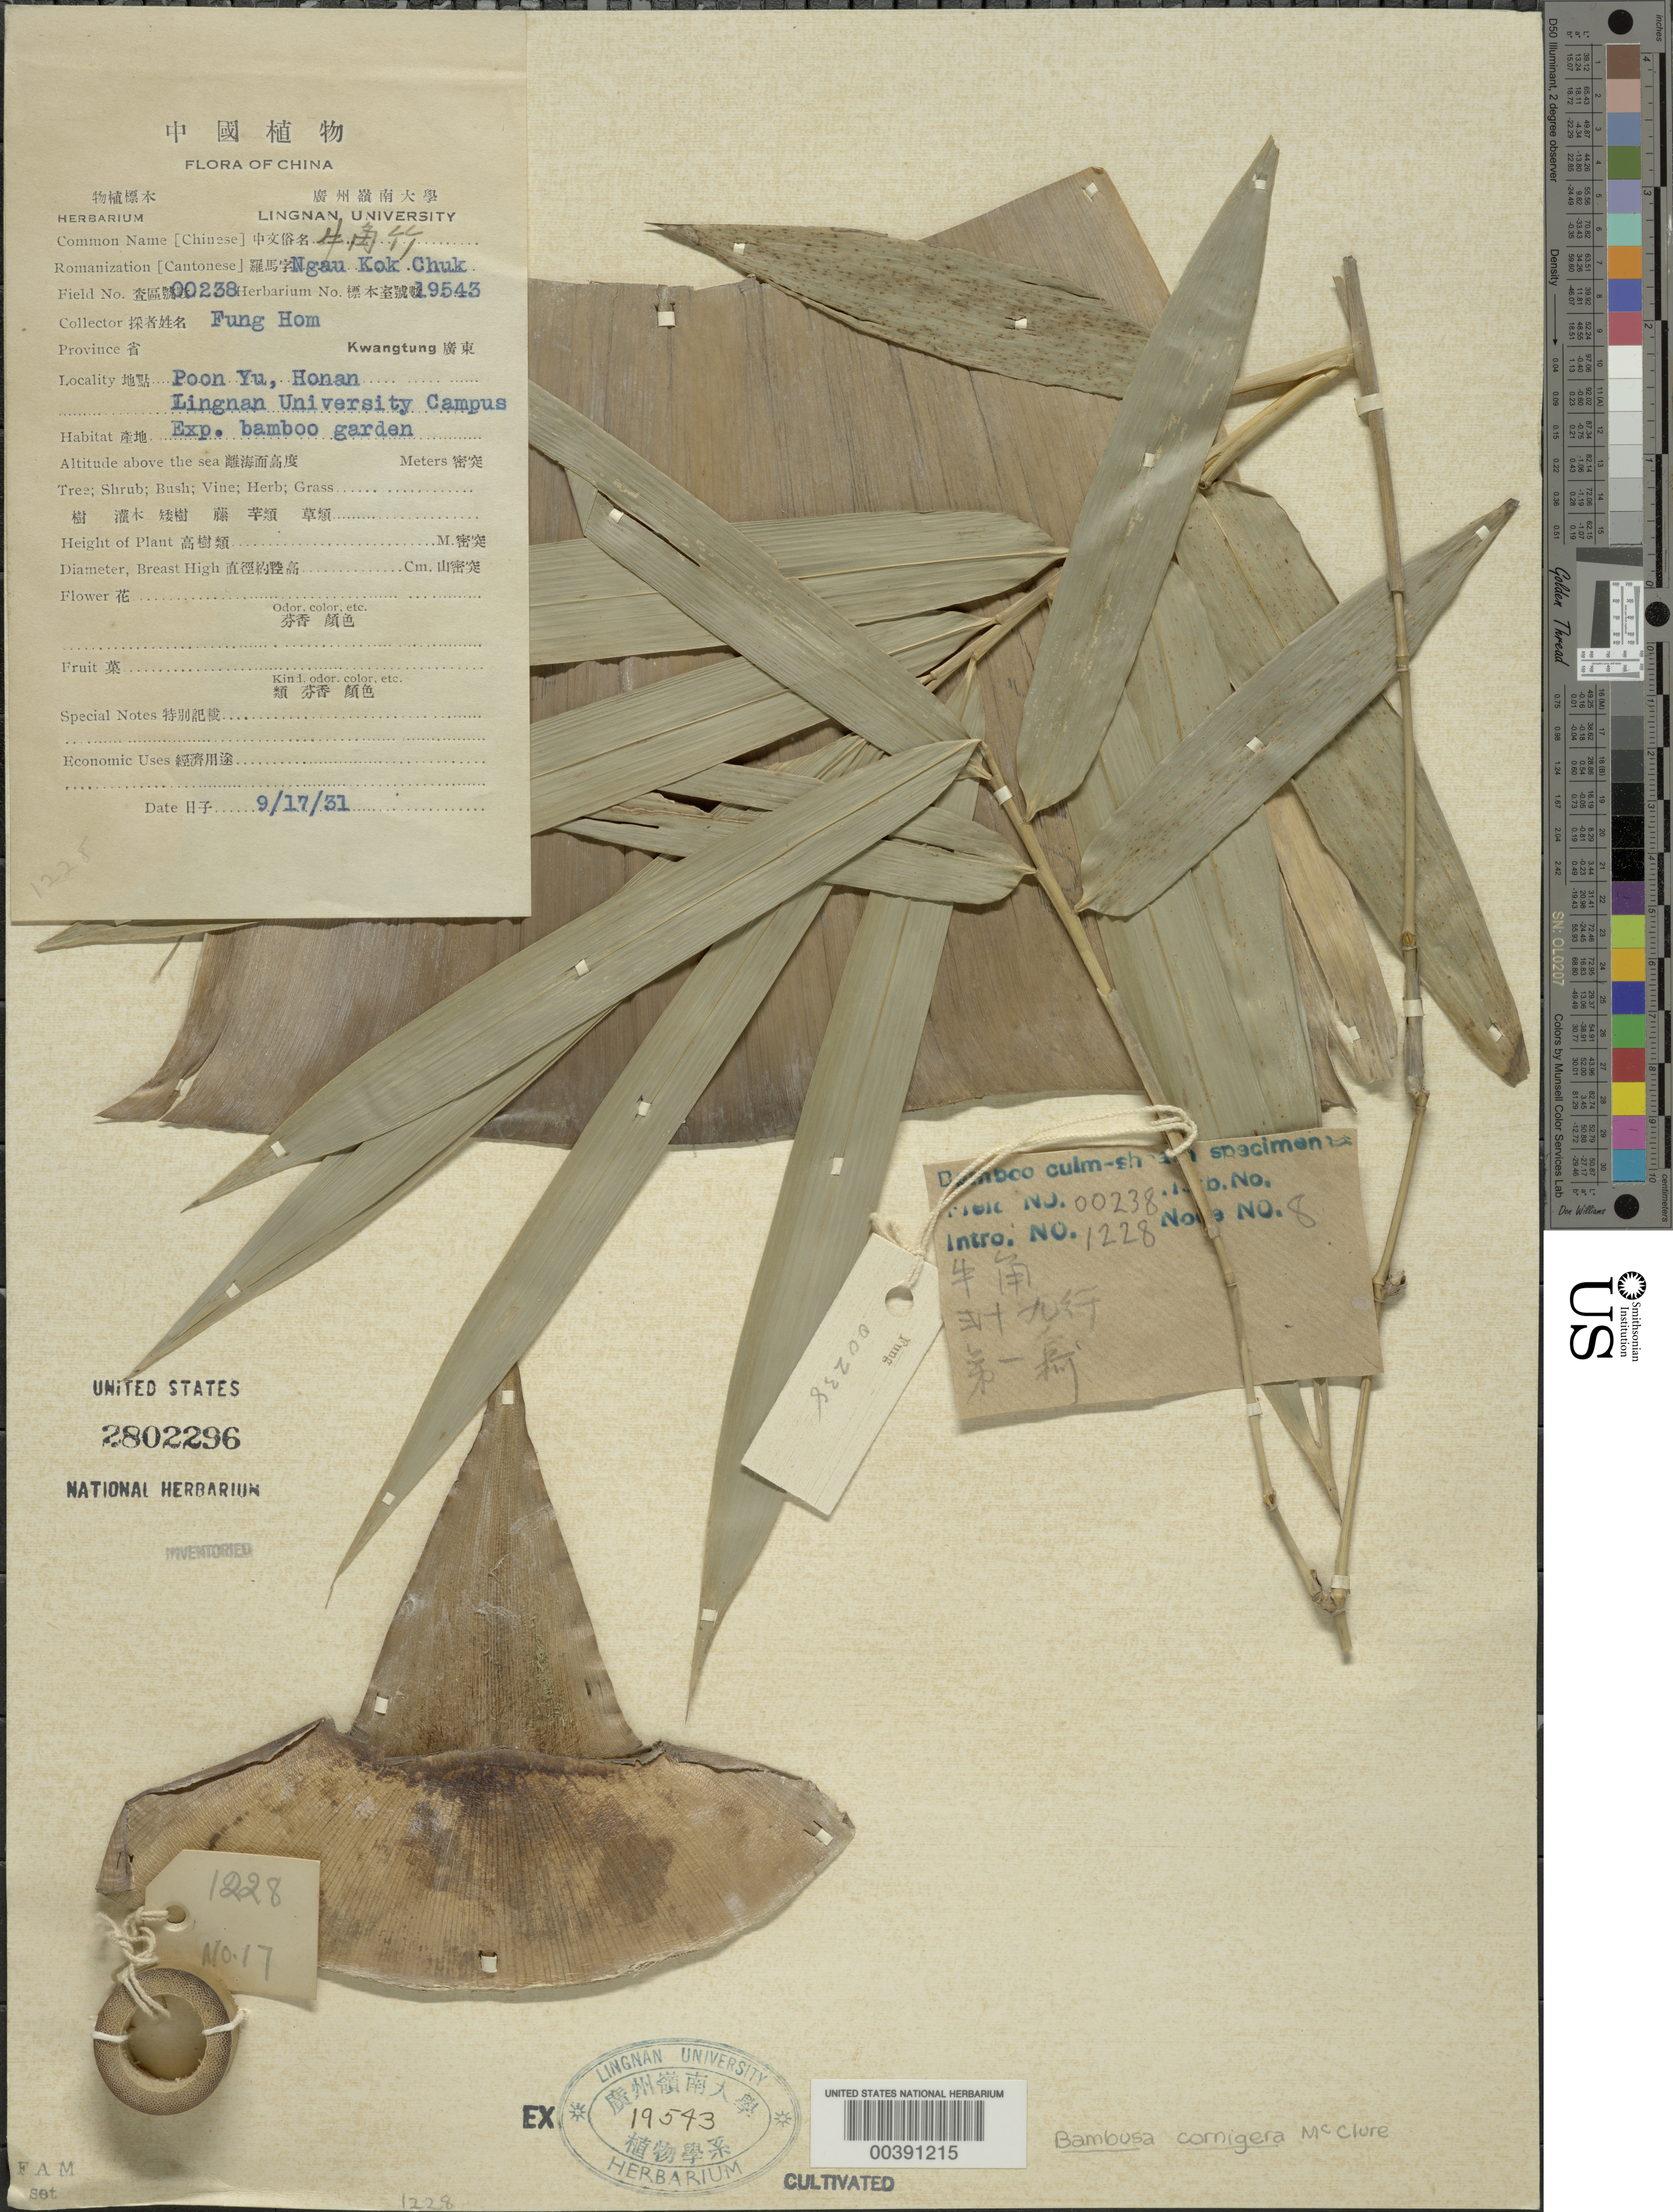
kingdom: Plantae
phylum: Tracheophyta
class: Liliopsida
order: Poales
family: Poaceae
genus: Bambusa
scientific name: Bambusa cornigera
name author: McClure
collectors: H. L. Fung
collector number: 238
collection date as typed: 17 Sep 1931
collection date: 1931-09-17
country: China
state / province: Guangdong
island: Honam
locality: Lingnan univ. bg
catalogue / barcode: US 2802296